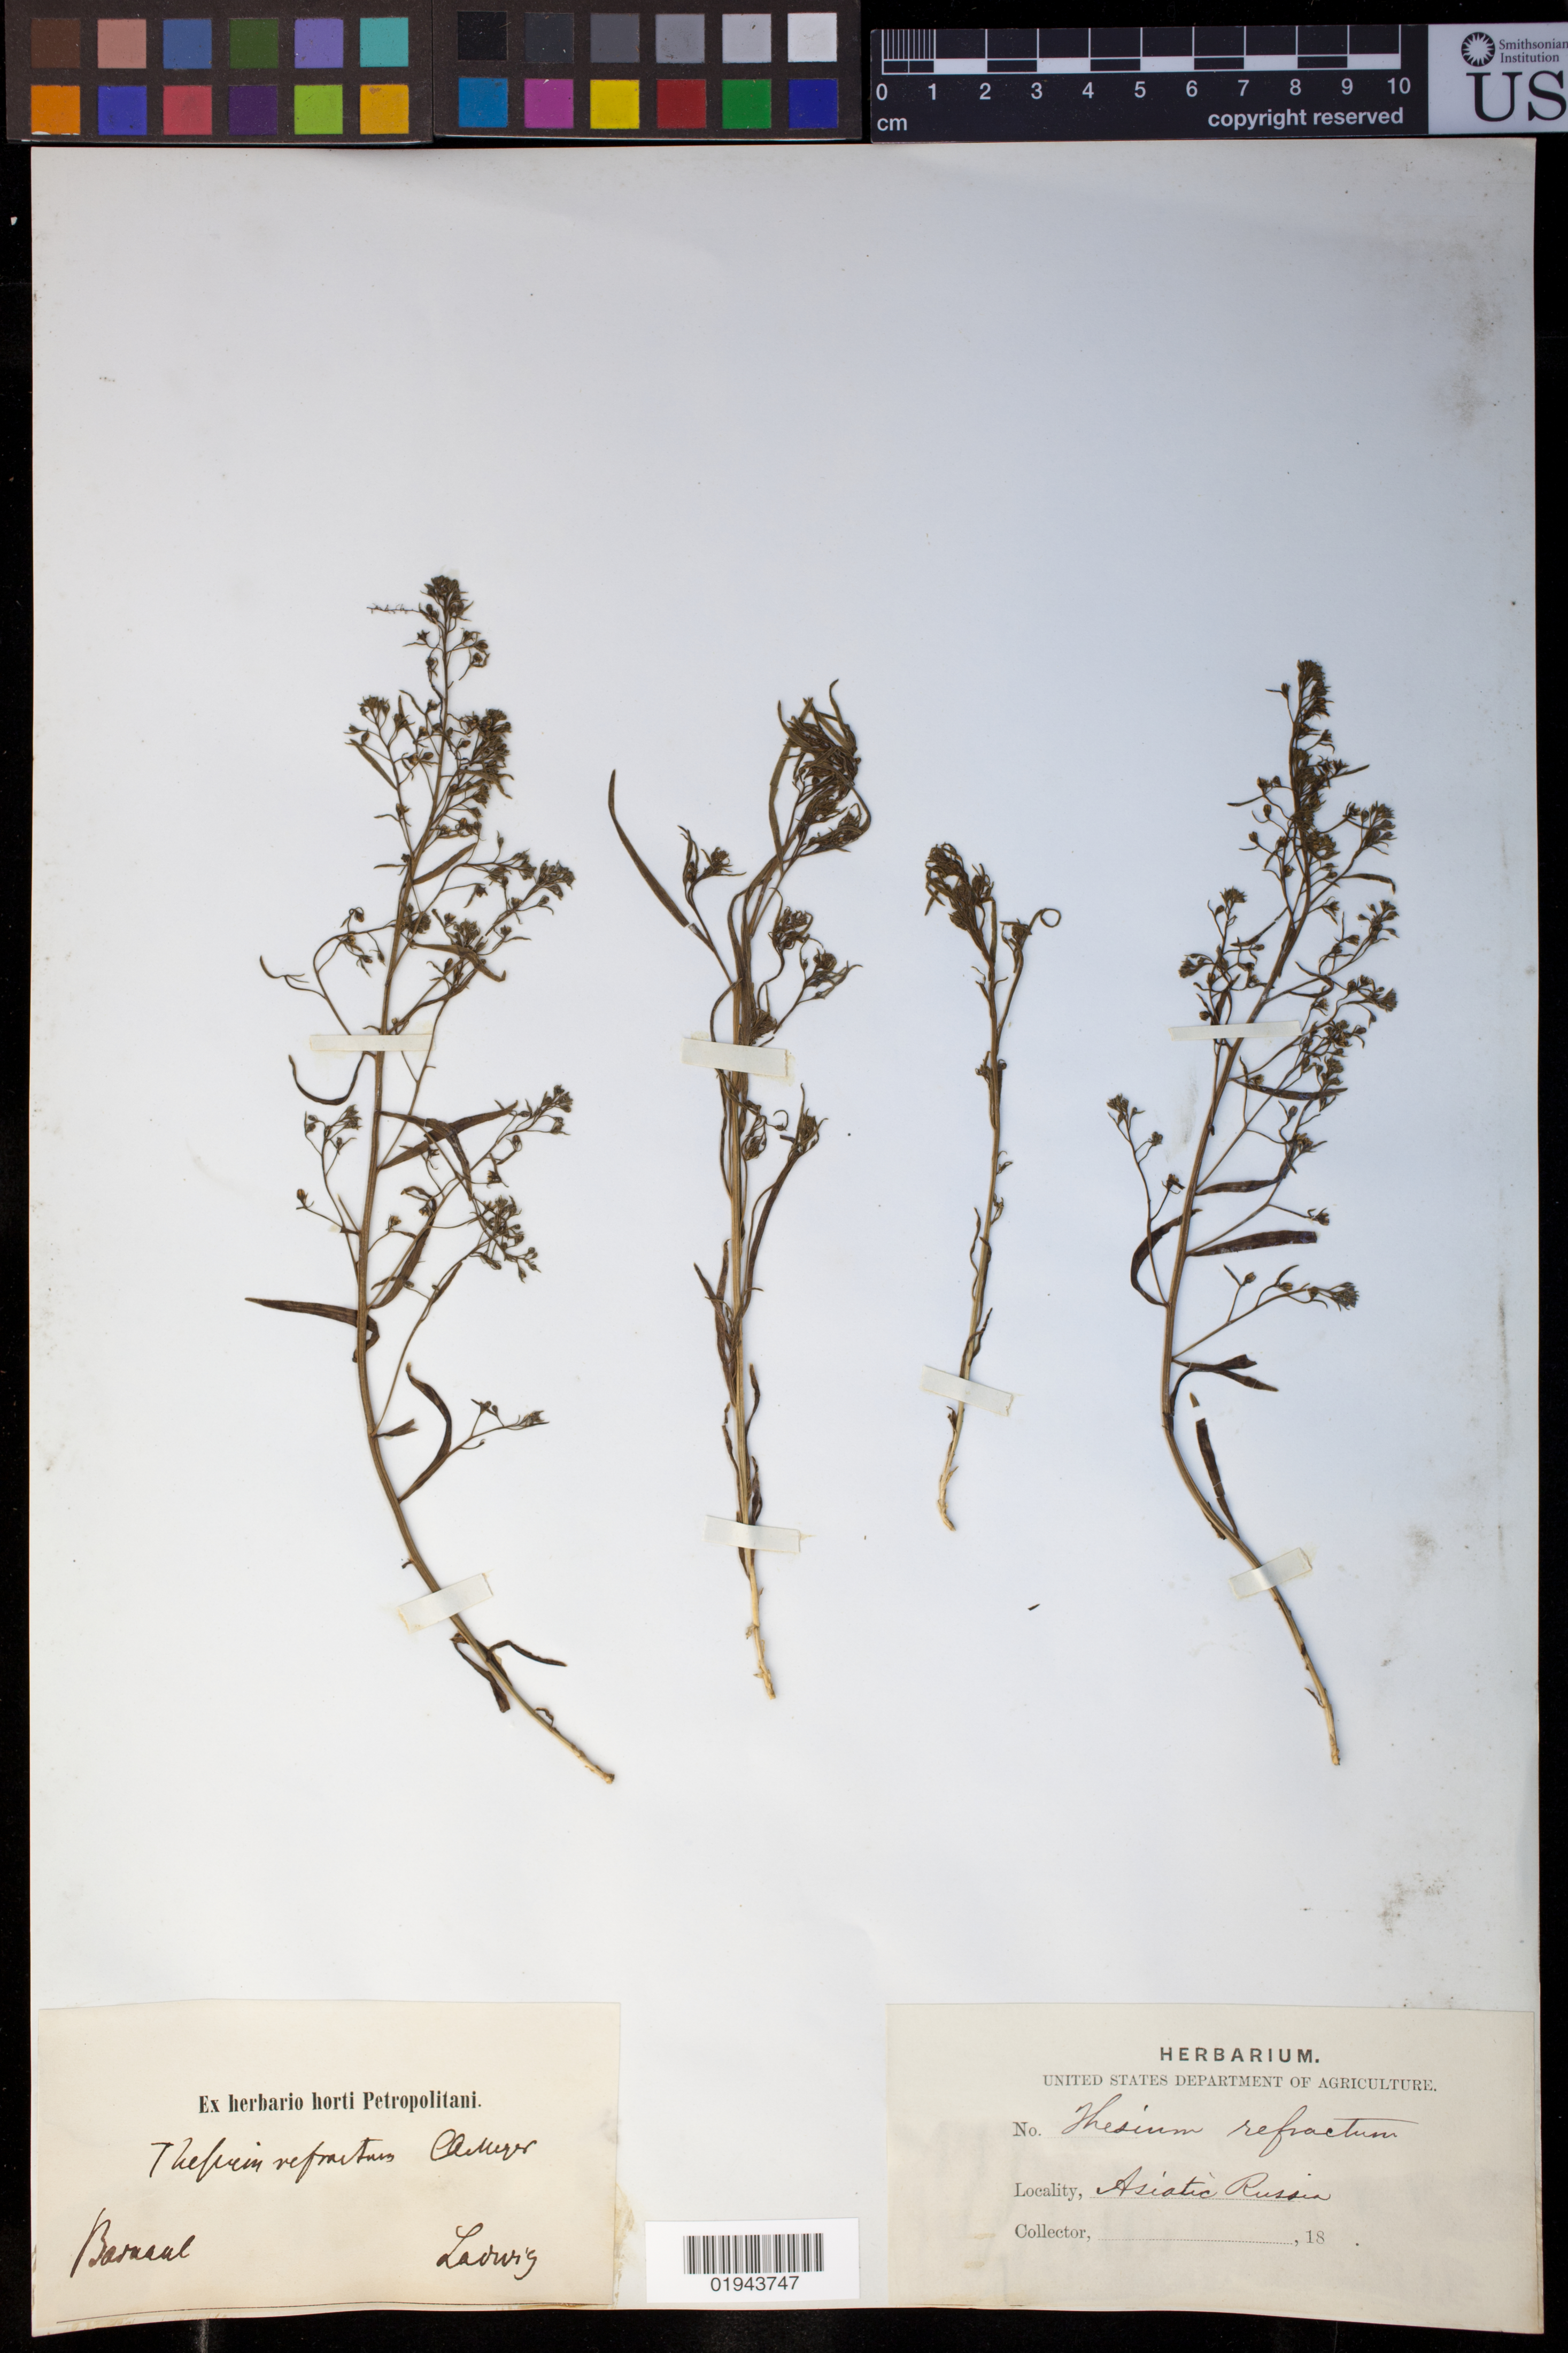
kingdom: Plantae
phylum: Tracheophyta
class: Magnoliopsida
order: Santalales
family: Thesiaceae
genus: Thesium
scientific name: Thesium refractum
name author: C.A. Mey.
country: Russian Federation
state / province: Altai Krai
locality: Asiatic Russia